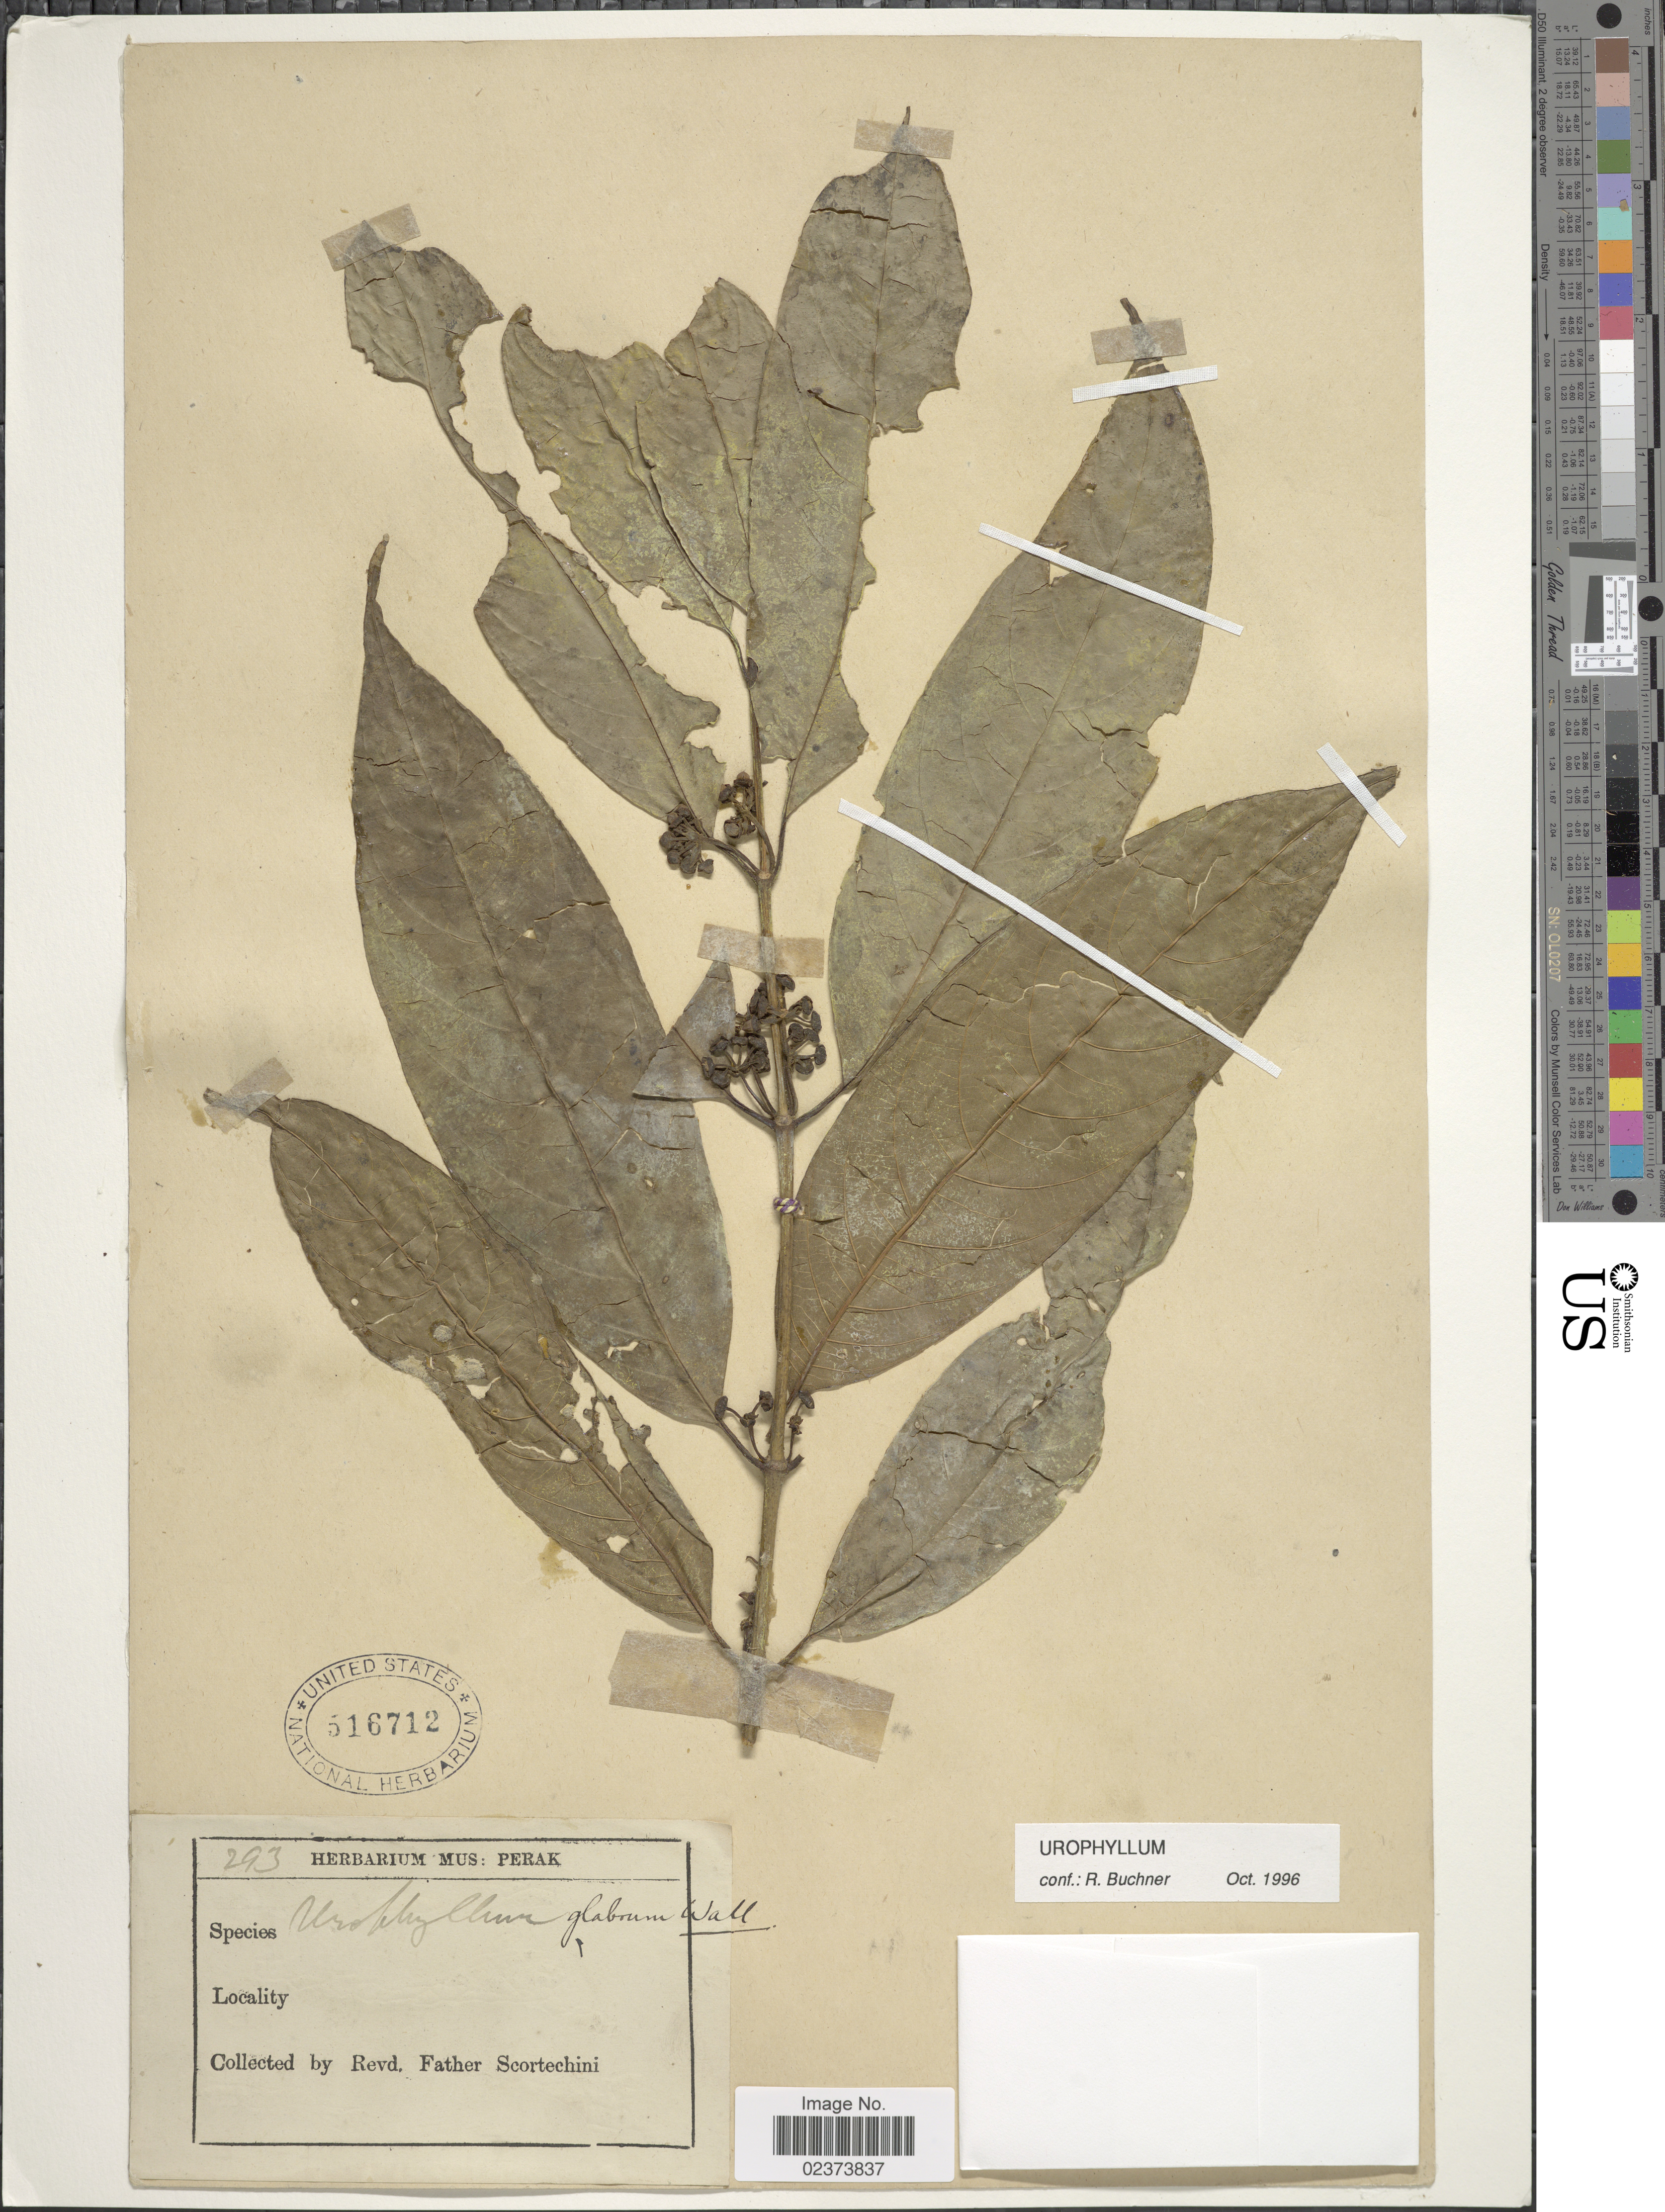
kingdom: Plantae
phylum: Tracheophyta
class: Magnoliopsida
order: Gentianales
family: Rubiaceae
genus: Urophyllum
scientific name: Urophyllum glabrum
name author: Wall.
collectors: Fr. Scortechini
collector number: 293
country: Malaysia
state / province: Perak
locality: Perak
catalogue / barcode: US 516712